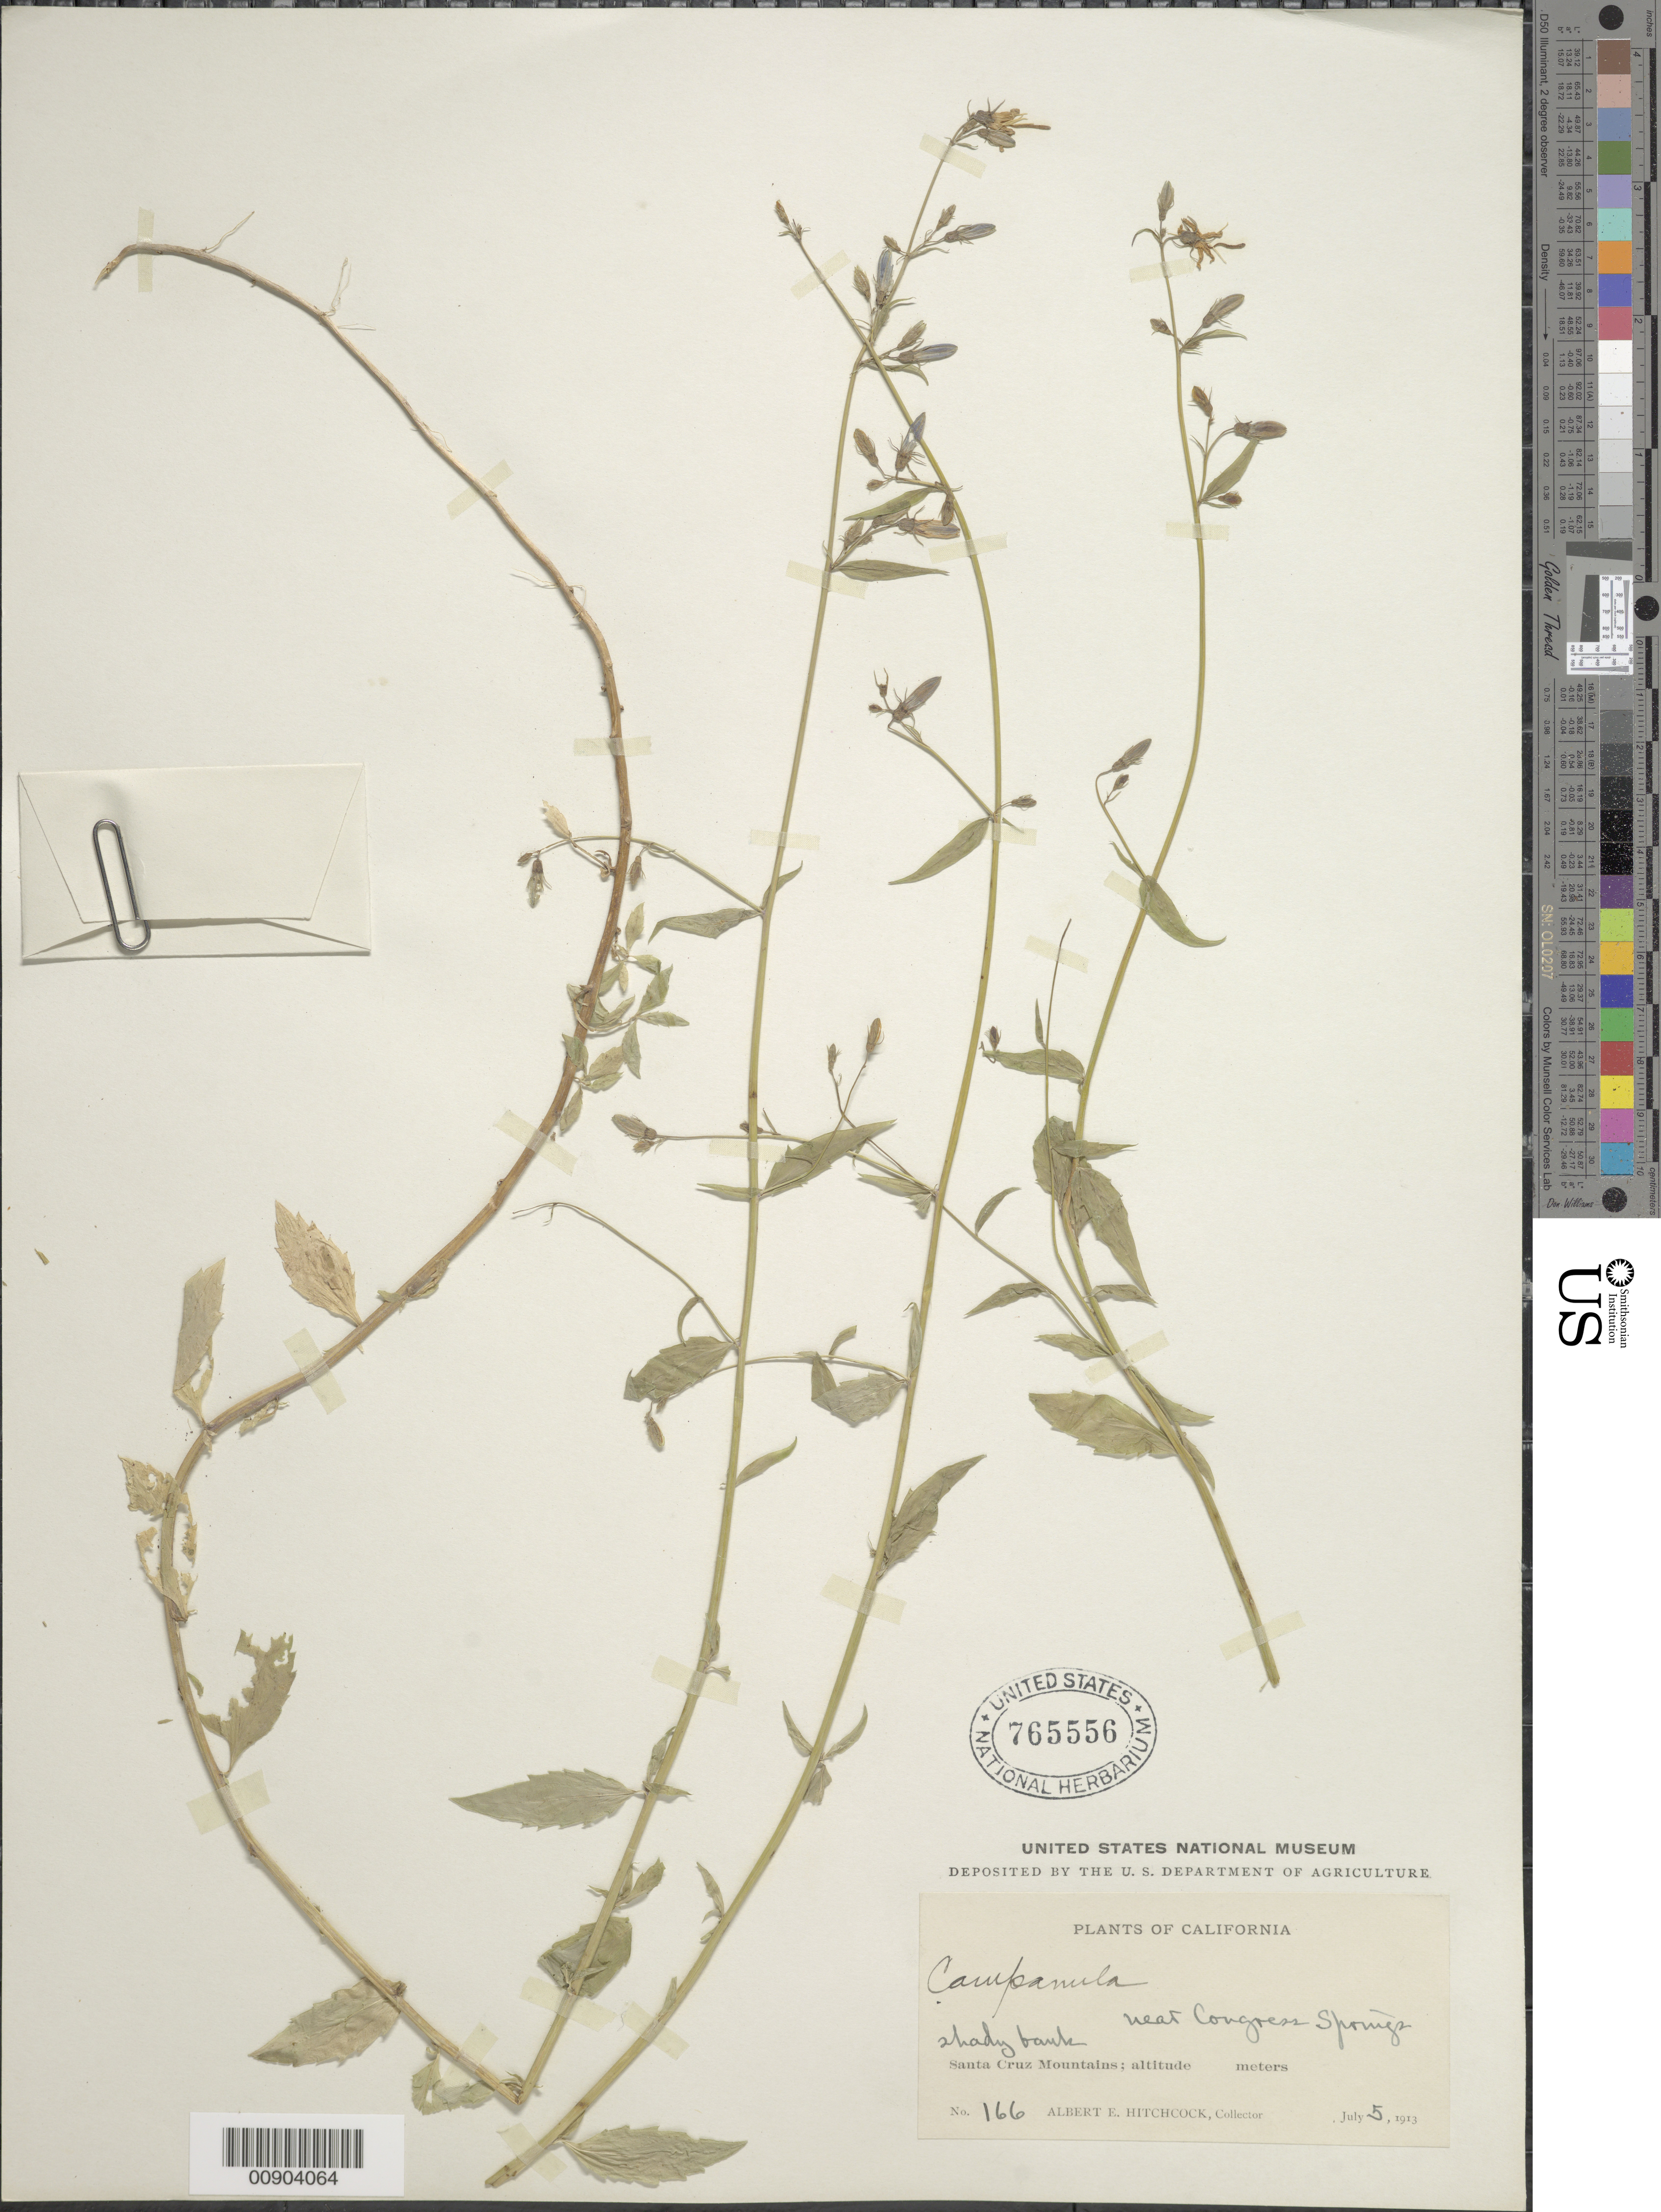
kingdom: Plantae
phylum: Tracheophyta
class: Magnoliopsida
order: Asterales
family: Campanulaceae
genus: Campanula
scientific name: Campanula prenanthoides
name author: Durand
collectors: A. S. Hitchcock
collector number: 166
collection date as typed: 05 Jul 1913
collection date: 1913-07-05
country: United States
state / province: California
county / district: Santa Clara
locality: Near Congress Springs, Santa Cruz mountains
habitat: shady banks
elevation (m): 5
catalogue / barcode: US 765556